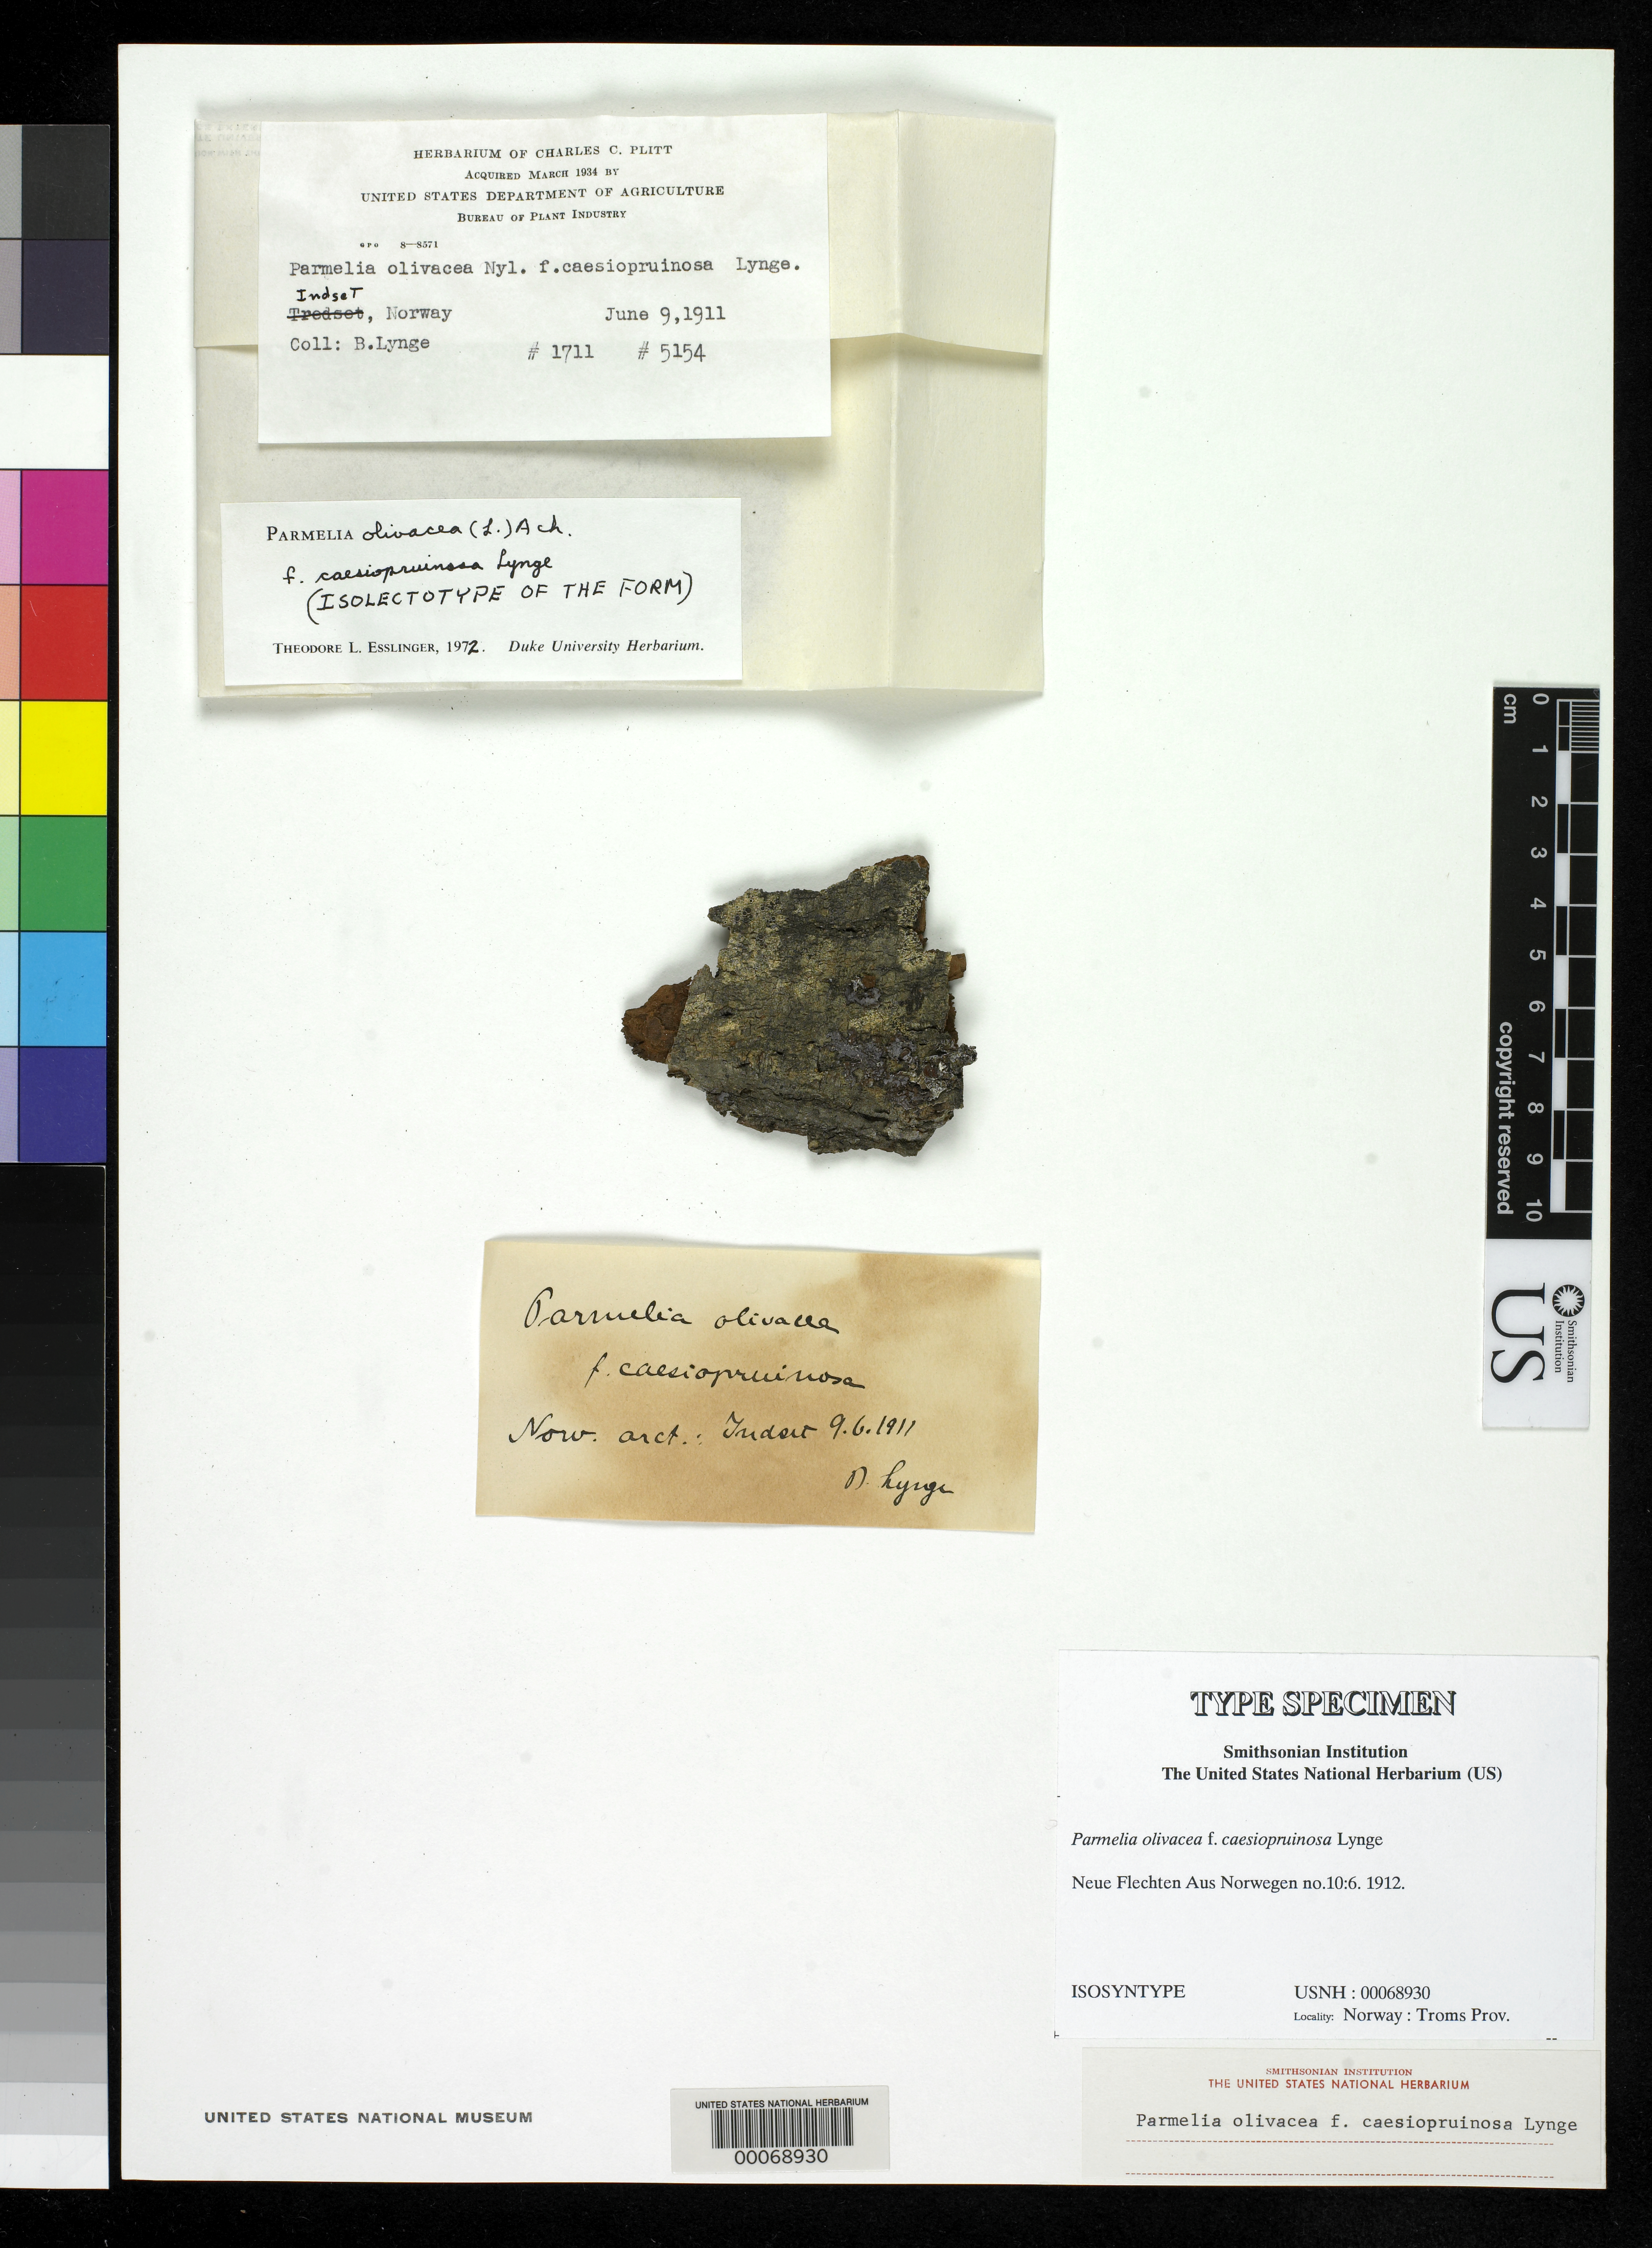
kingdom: Fungi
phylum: Ascomycota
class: Lecanoromycetes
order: Lecanorales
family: Parmeliaceae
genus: Parmelia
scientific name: Parmelia olivacea f. caesiopruinosa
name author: Lynge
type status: Isosyntype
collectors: B. Lynge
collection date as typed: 09 Jul 1911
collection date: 1911-07-09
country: Norway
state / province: Troms